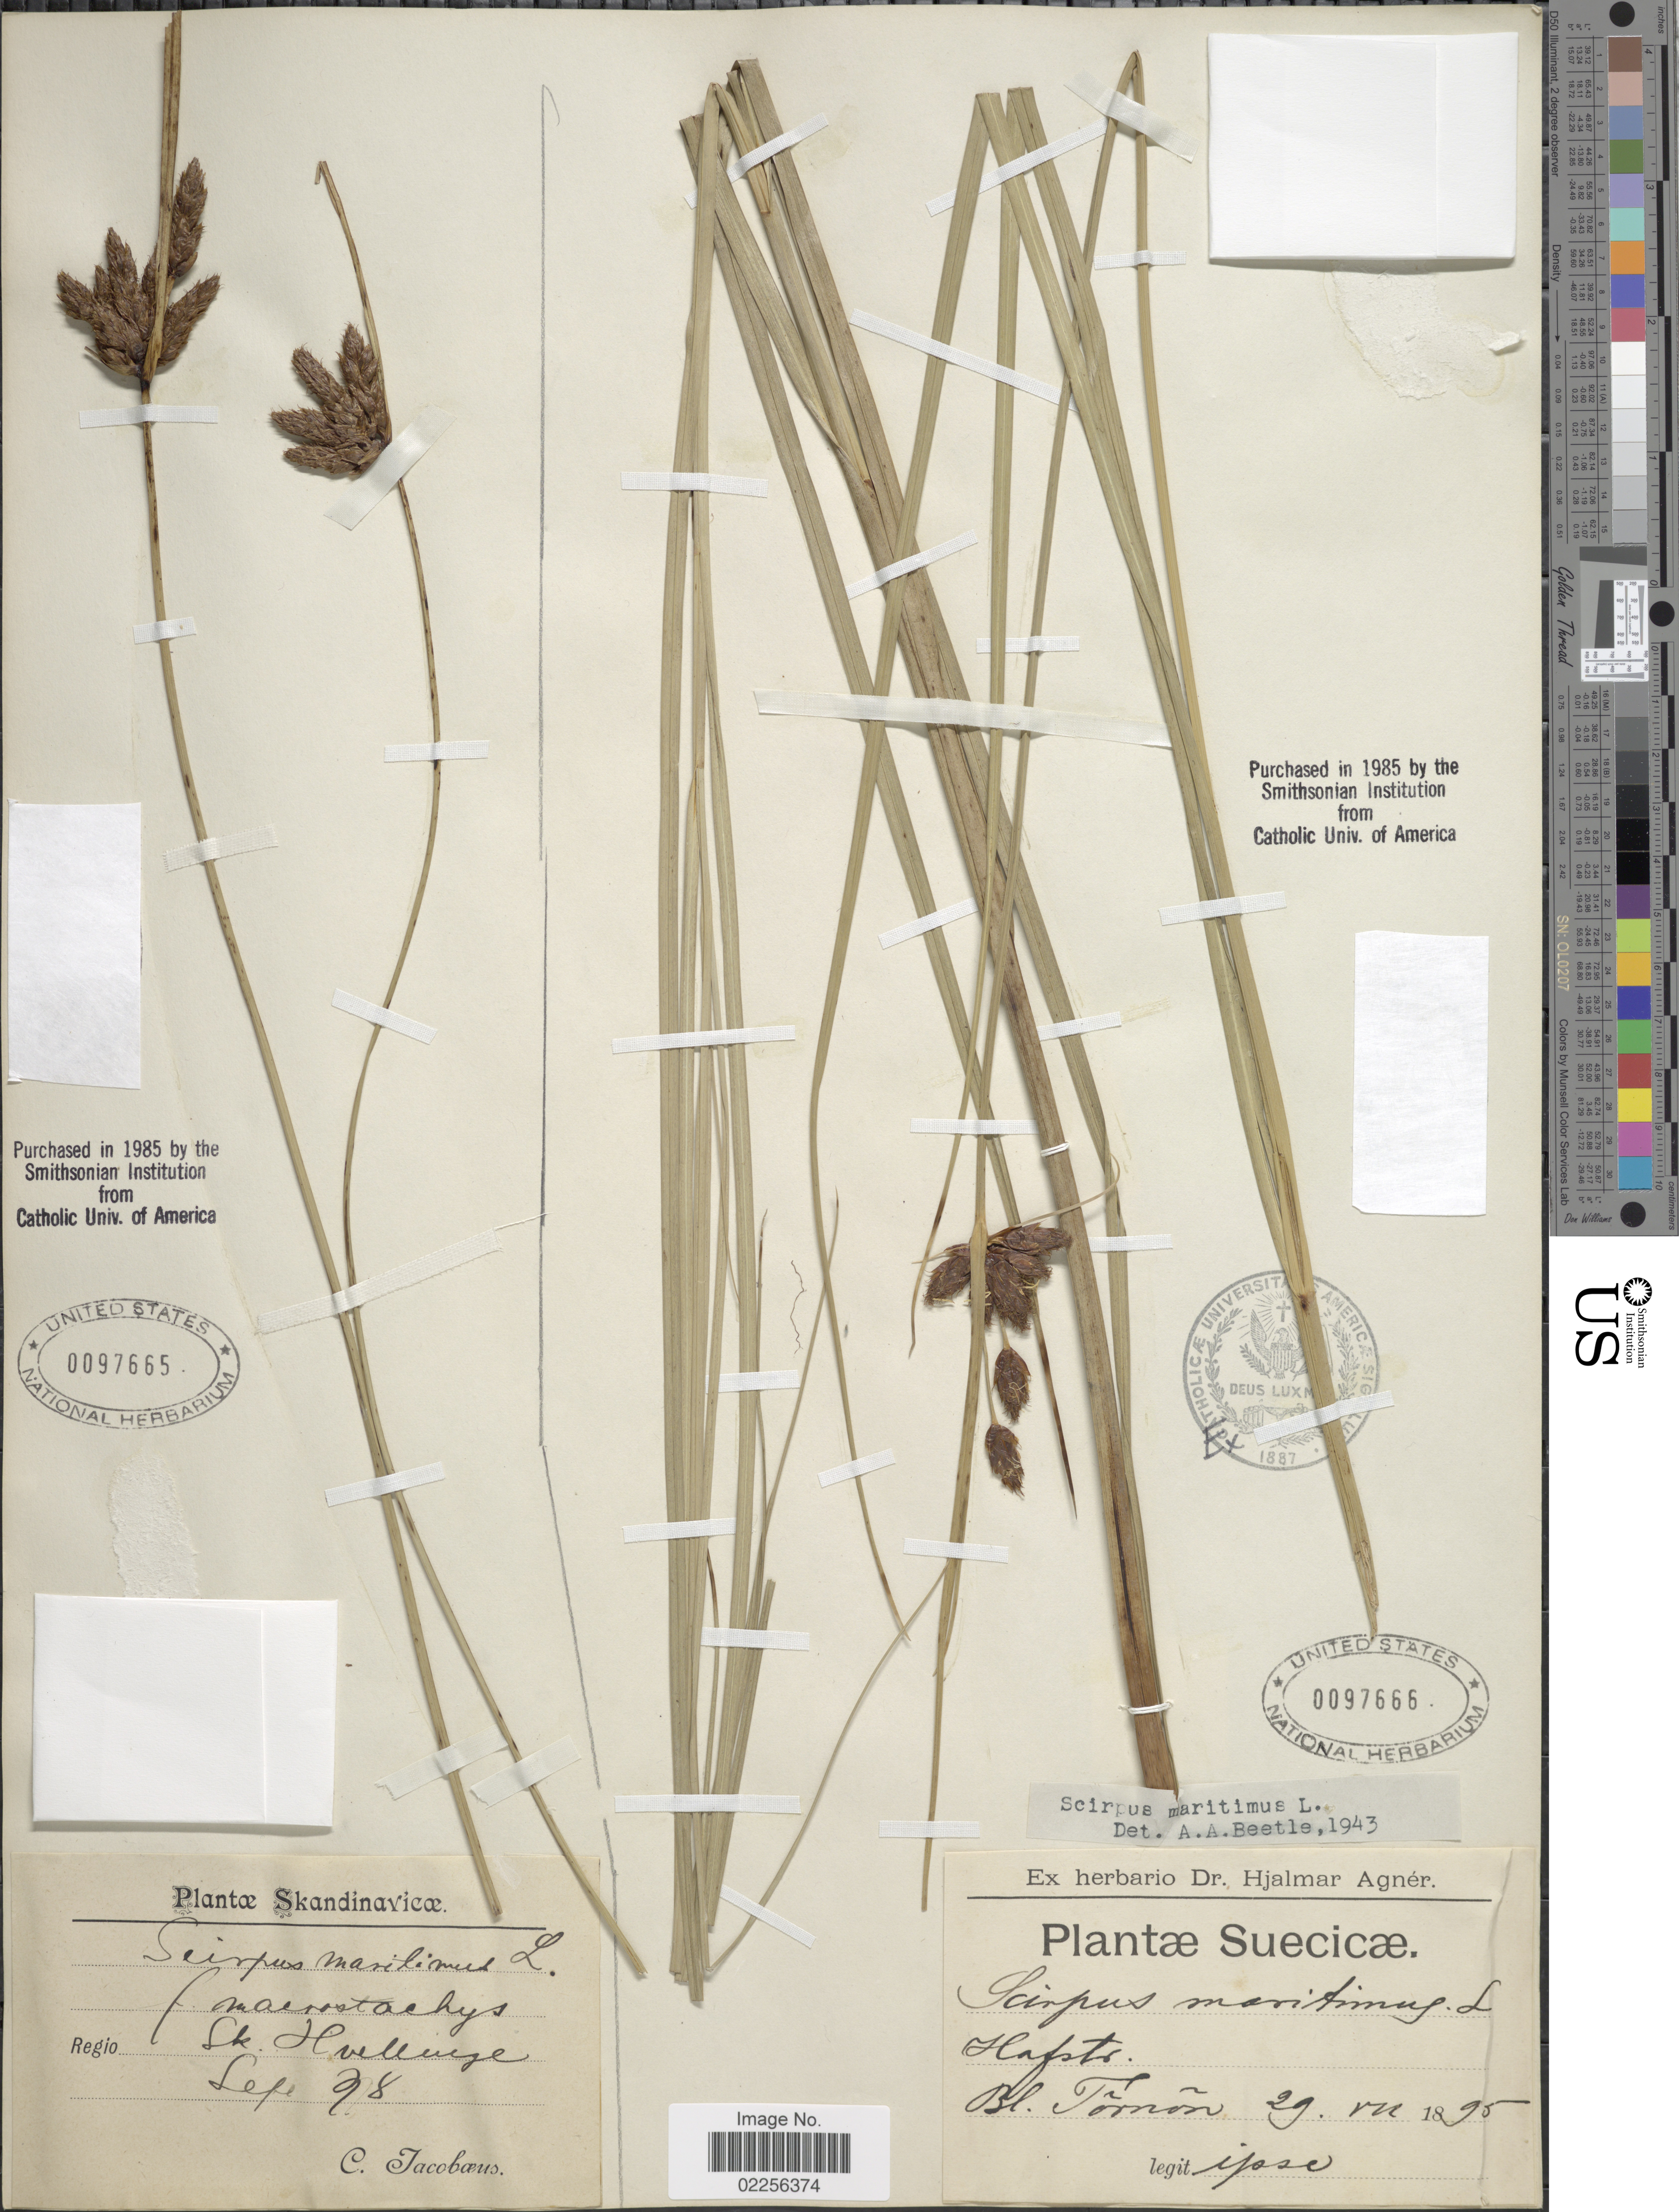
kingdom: Plantae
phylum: Tracheophyta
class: Liliopsida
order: Poales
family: Cyperaceae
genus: Bolboschoenus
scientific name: Bolboschoenus maritimus subsp. maritimus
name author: (L.) Palla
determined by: Strong, Mark T., (BOT), Smithsonian Institution - National Museum of Natural History (UNITED STATES)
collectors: Hjalmar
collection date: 1895-07-29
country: Sweden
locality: Hafstr. Bl. Tõrnõn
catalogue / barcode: US 97666-2